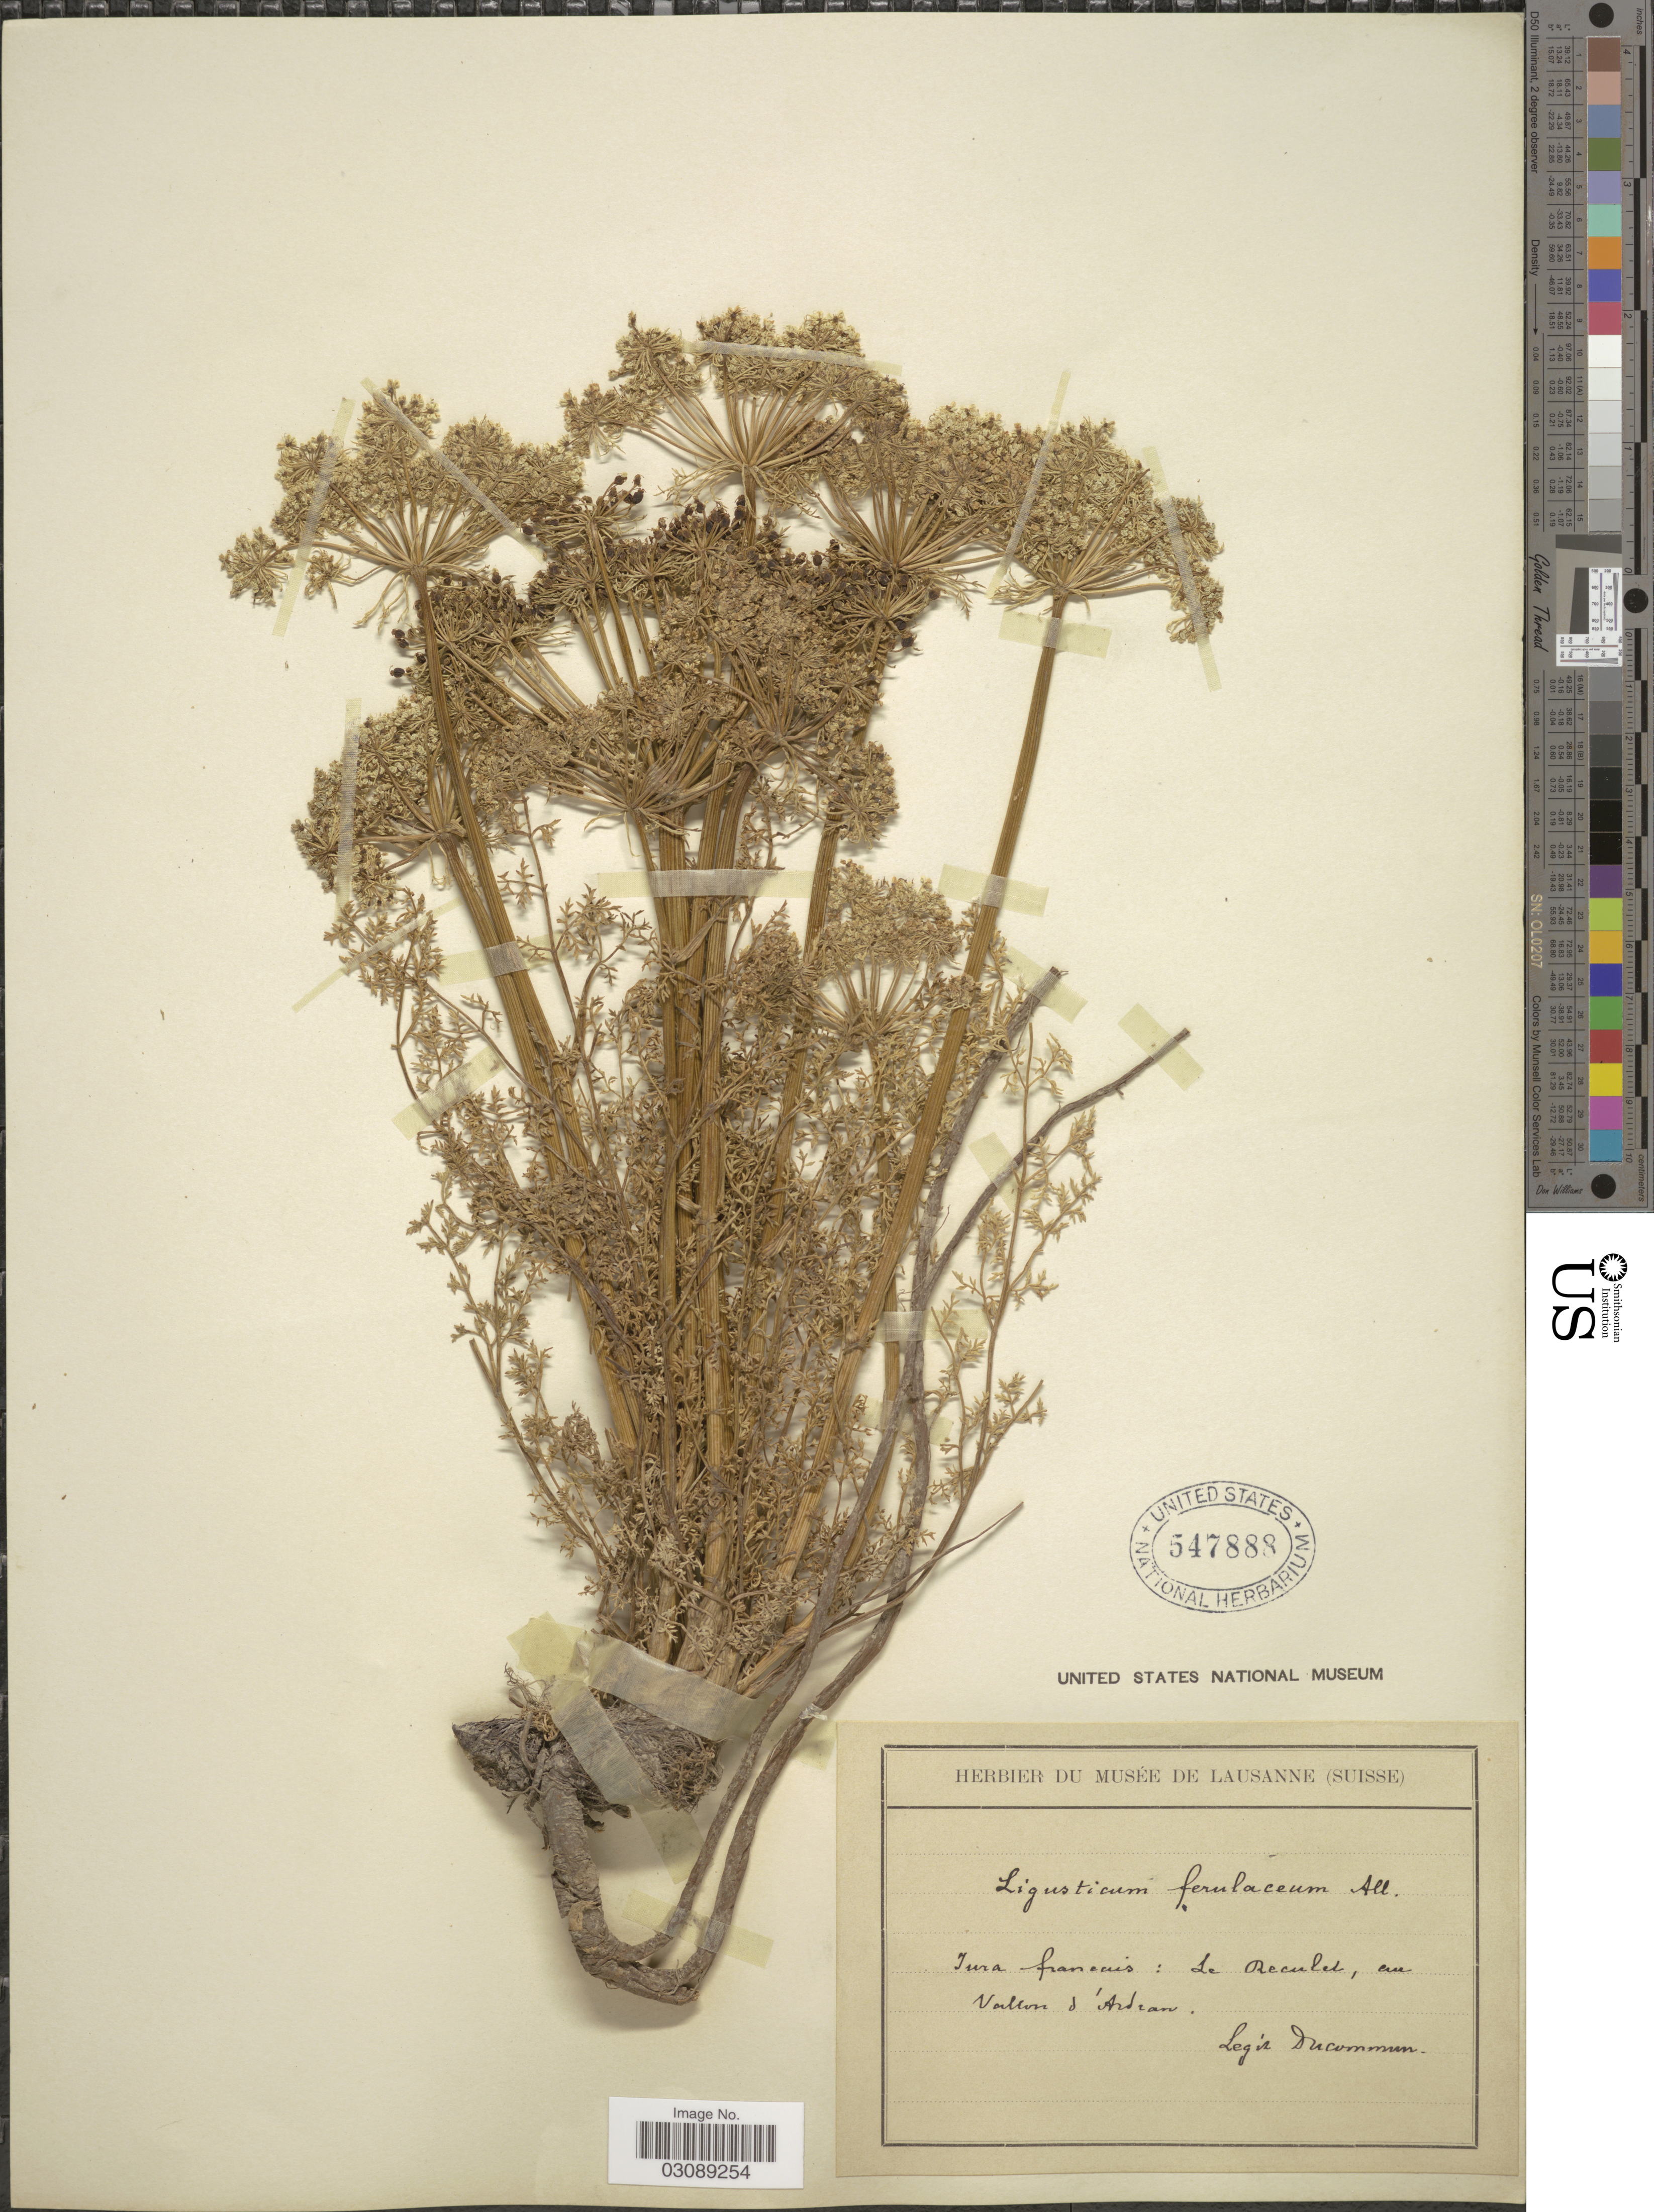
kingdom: Plantae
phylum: Tracheophyta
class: Magnoliopsida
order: Apiales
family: Apiaceae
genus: Ligusticum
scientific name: Ligusticum ferulaceum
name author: All.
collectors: Ducommun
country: France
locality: Jura francais: Le Reculet, au Vallon d'Ardran.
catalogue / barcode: US 547888